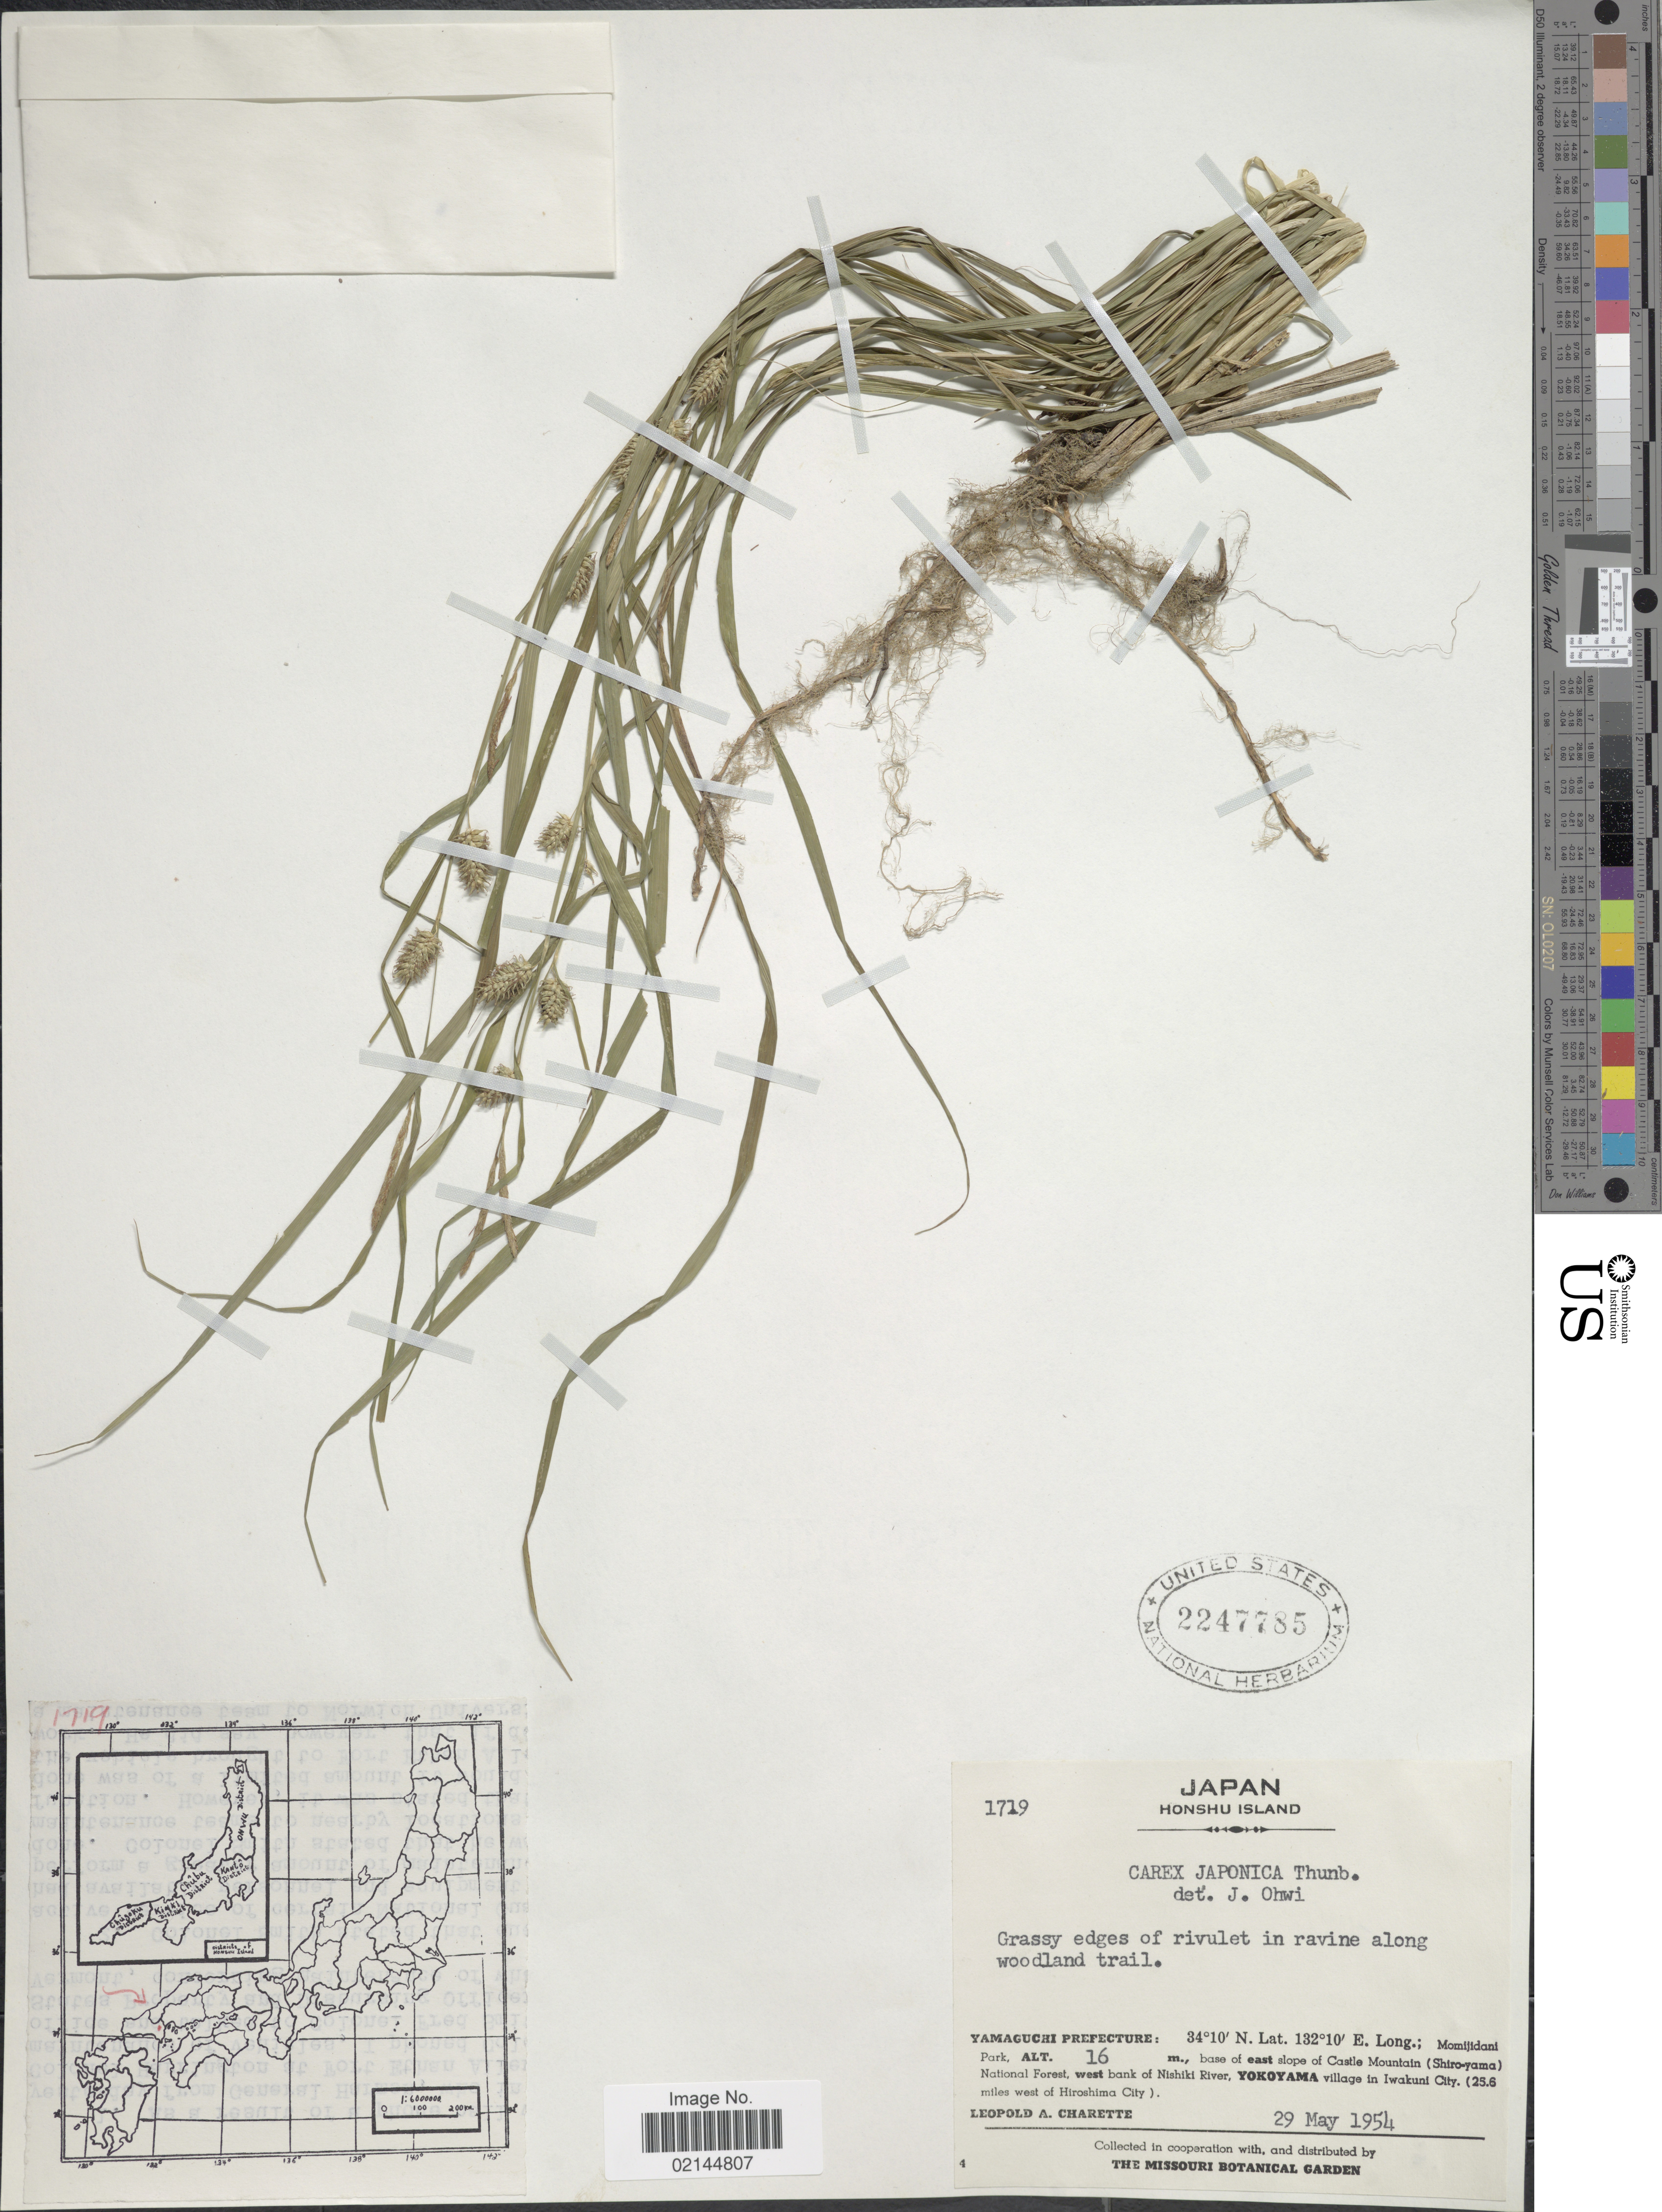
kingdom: Plantae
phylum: Tracheophyta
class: Liliopsida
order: Poales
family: Cyperaceae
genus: Carex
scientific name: Carex japonica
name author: Thunb.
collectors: L. A. Charette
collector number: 1719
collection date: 1954-05-29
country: Japan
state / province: Yamaguti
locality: Honshu Island. Yamaguchi Prefecture; Momijidani Park, base of east slope of Castle Mountain (Shiro-yama) National Forest, west bank of Nishiki River, Yokoyama village in Iwakuni City. (25.6 miles west of Hiroshima City)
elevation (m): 16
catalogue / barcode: US 2247785